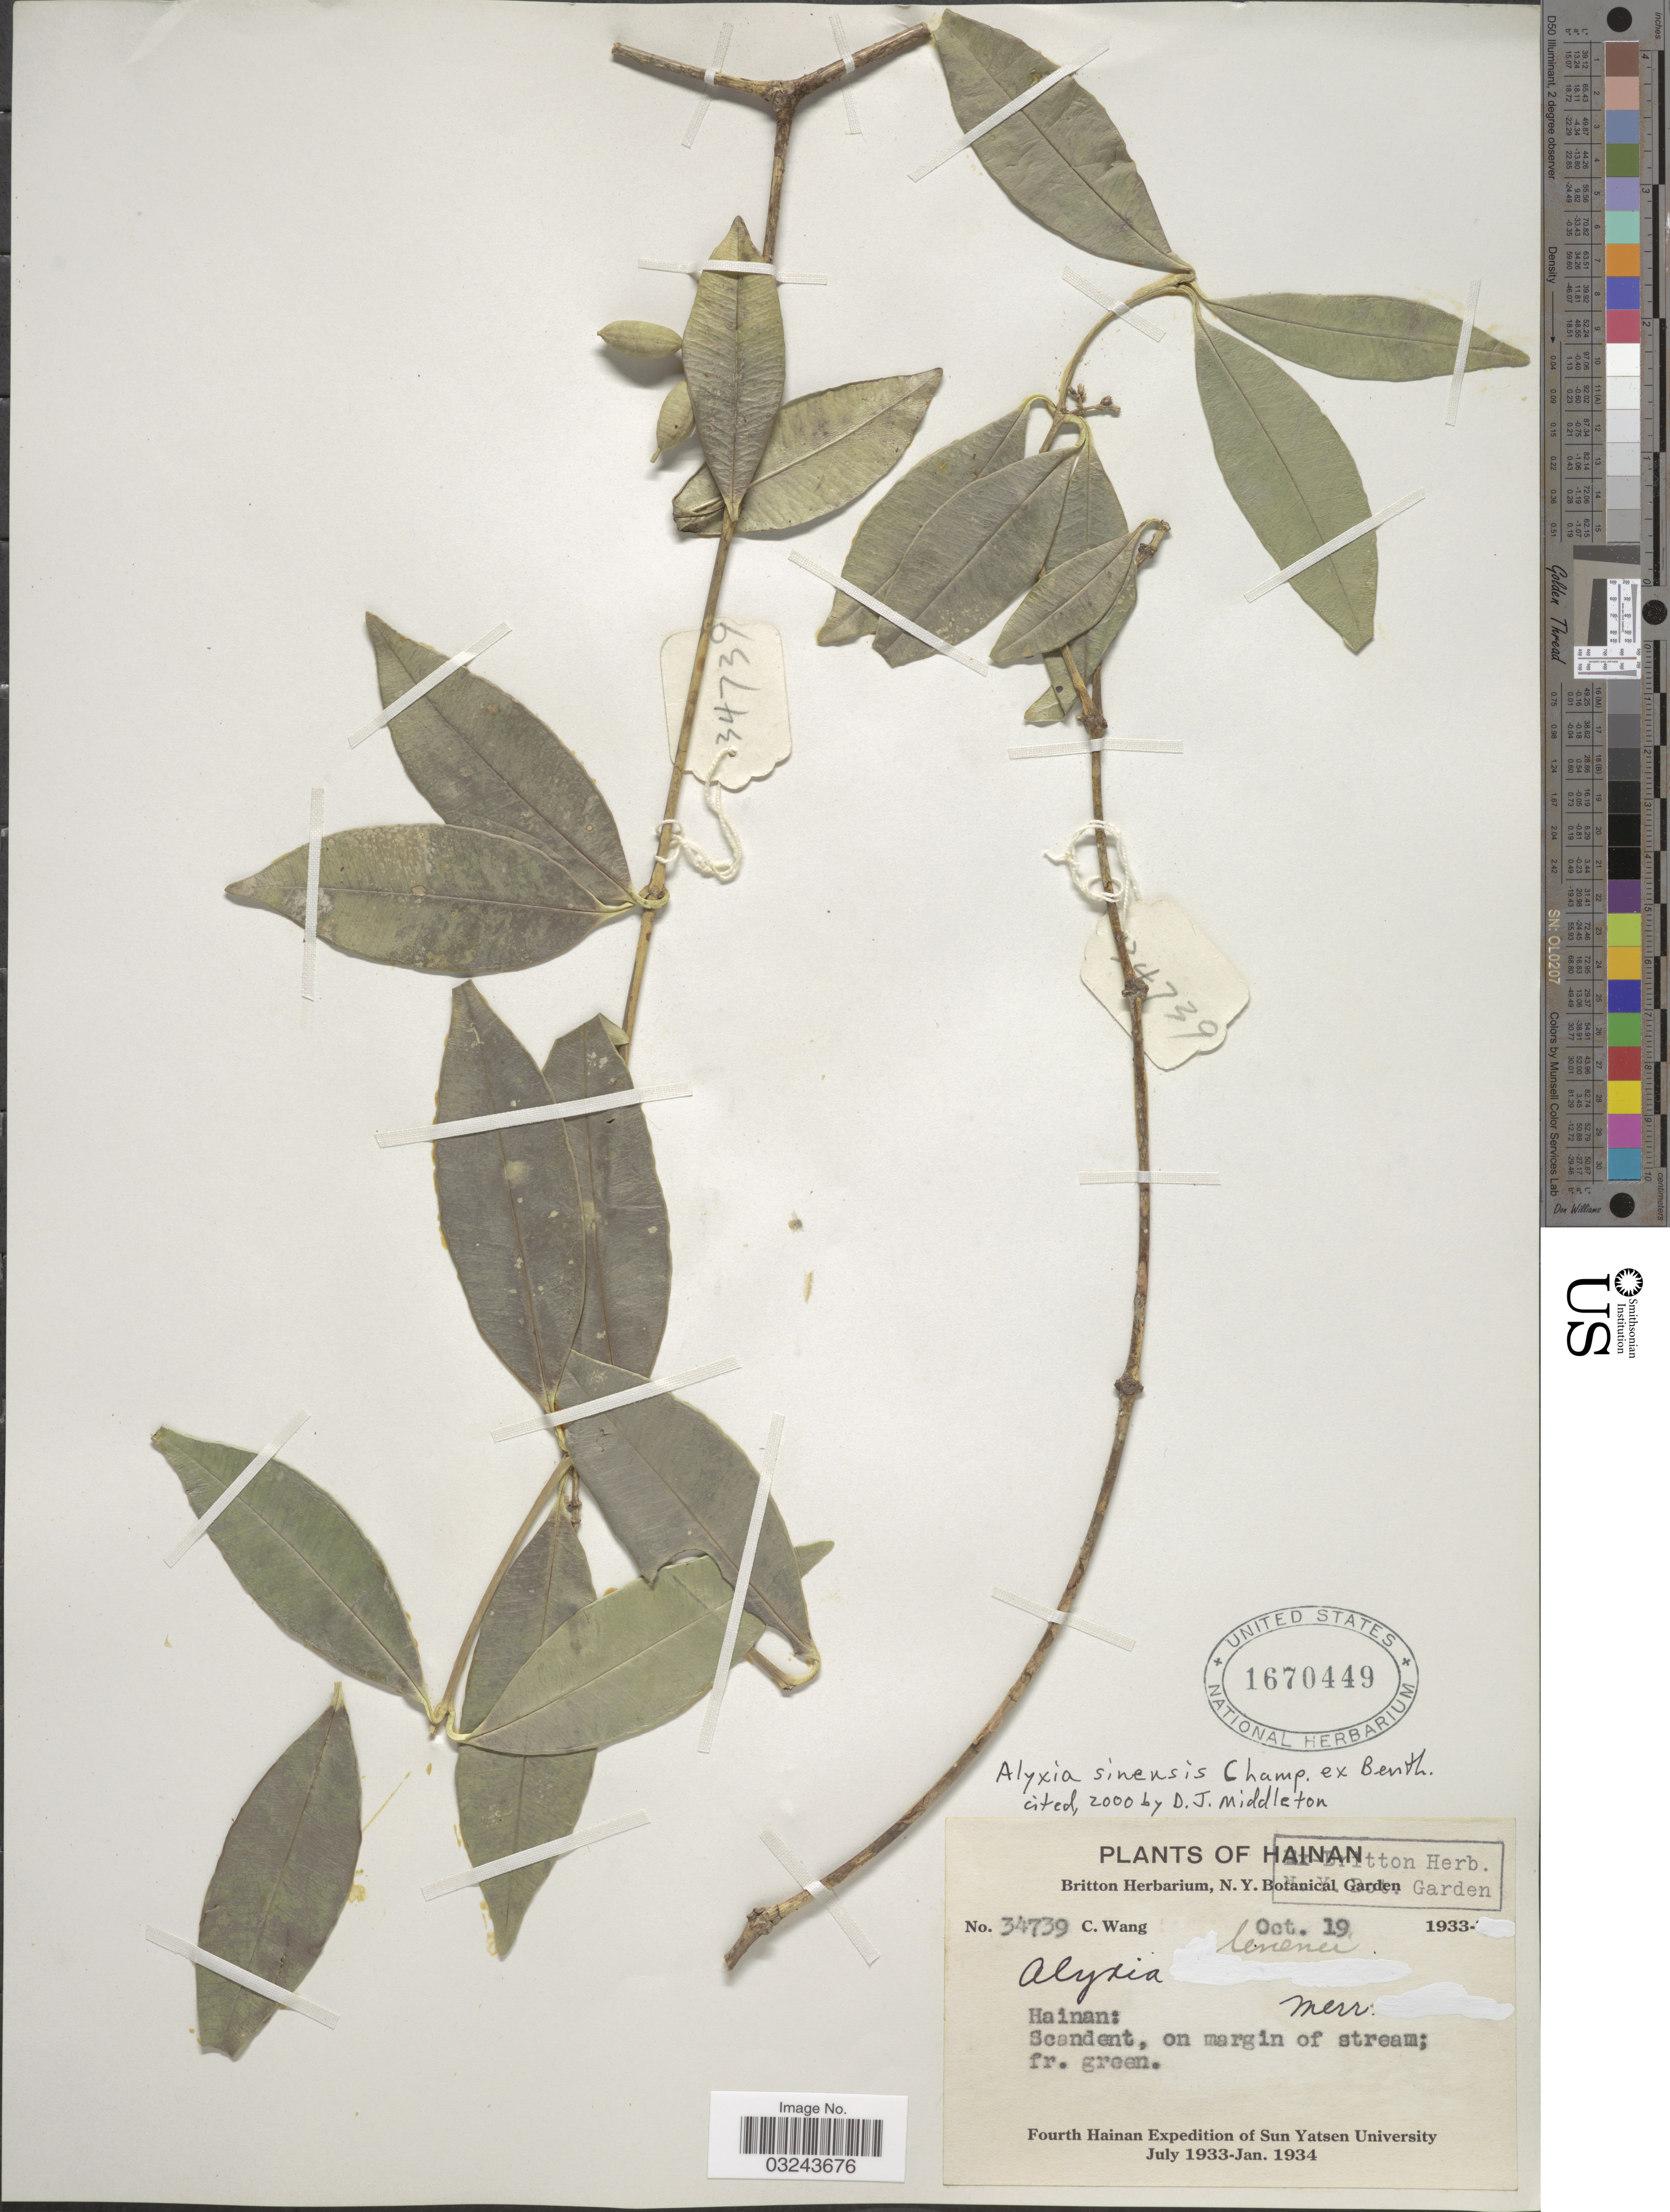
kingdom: Plantae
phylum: Tracheophyta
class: Magnoliopsida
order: Gentianales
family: Apocynaceae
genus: Alyxia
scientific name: Alyxia sinensis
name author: Champ. ex Benth.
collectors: C. Wang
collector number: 34739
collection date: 1933-10-19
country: China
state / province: Hainan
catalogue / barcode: US 1670449